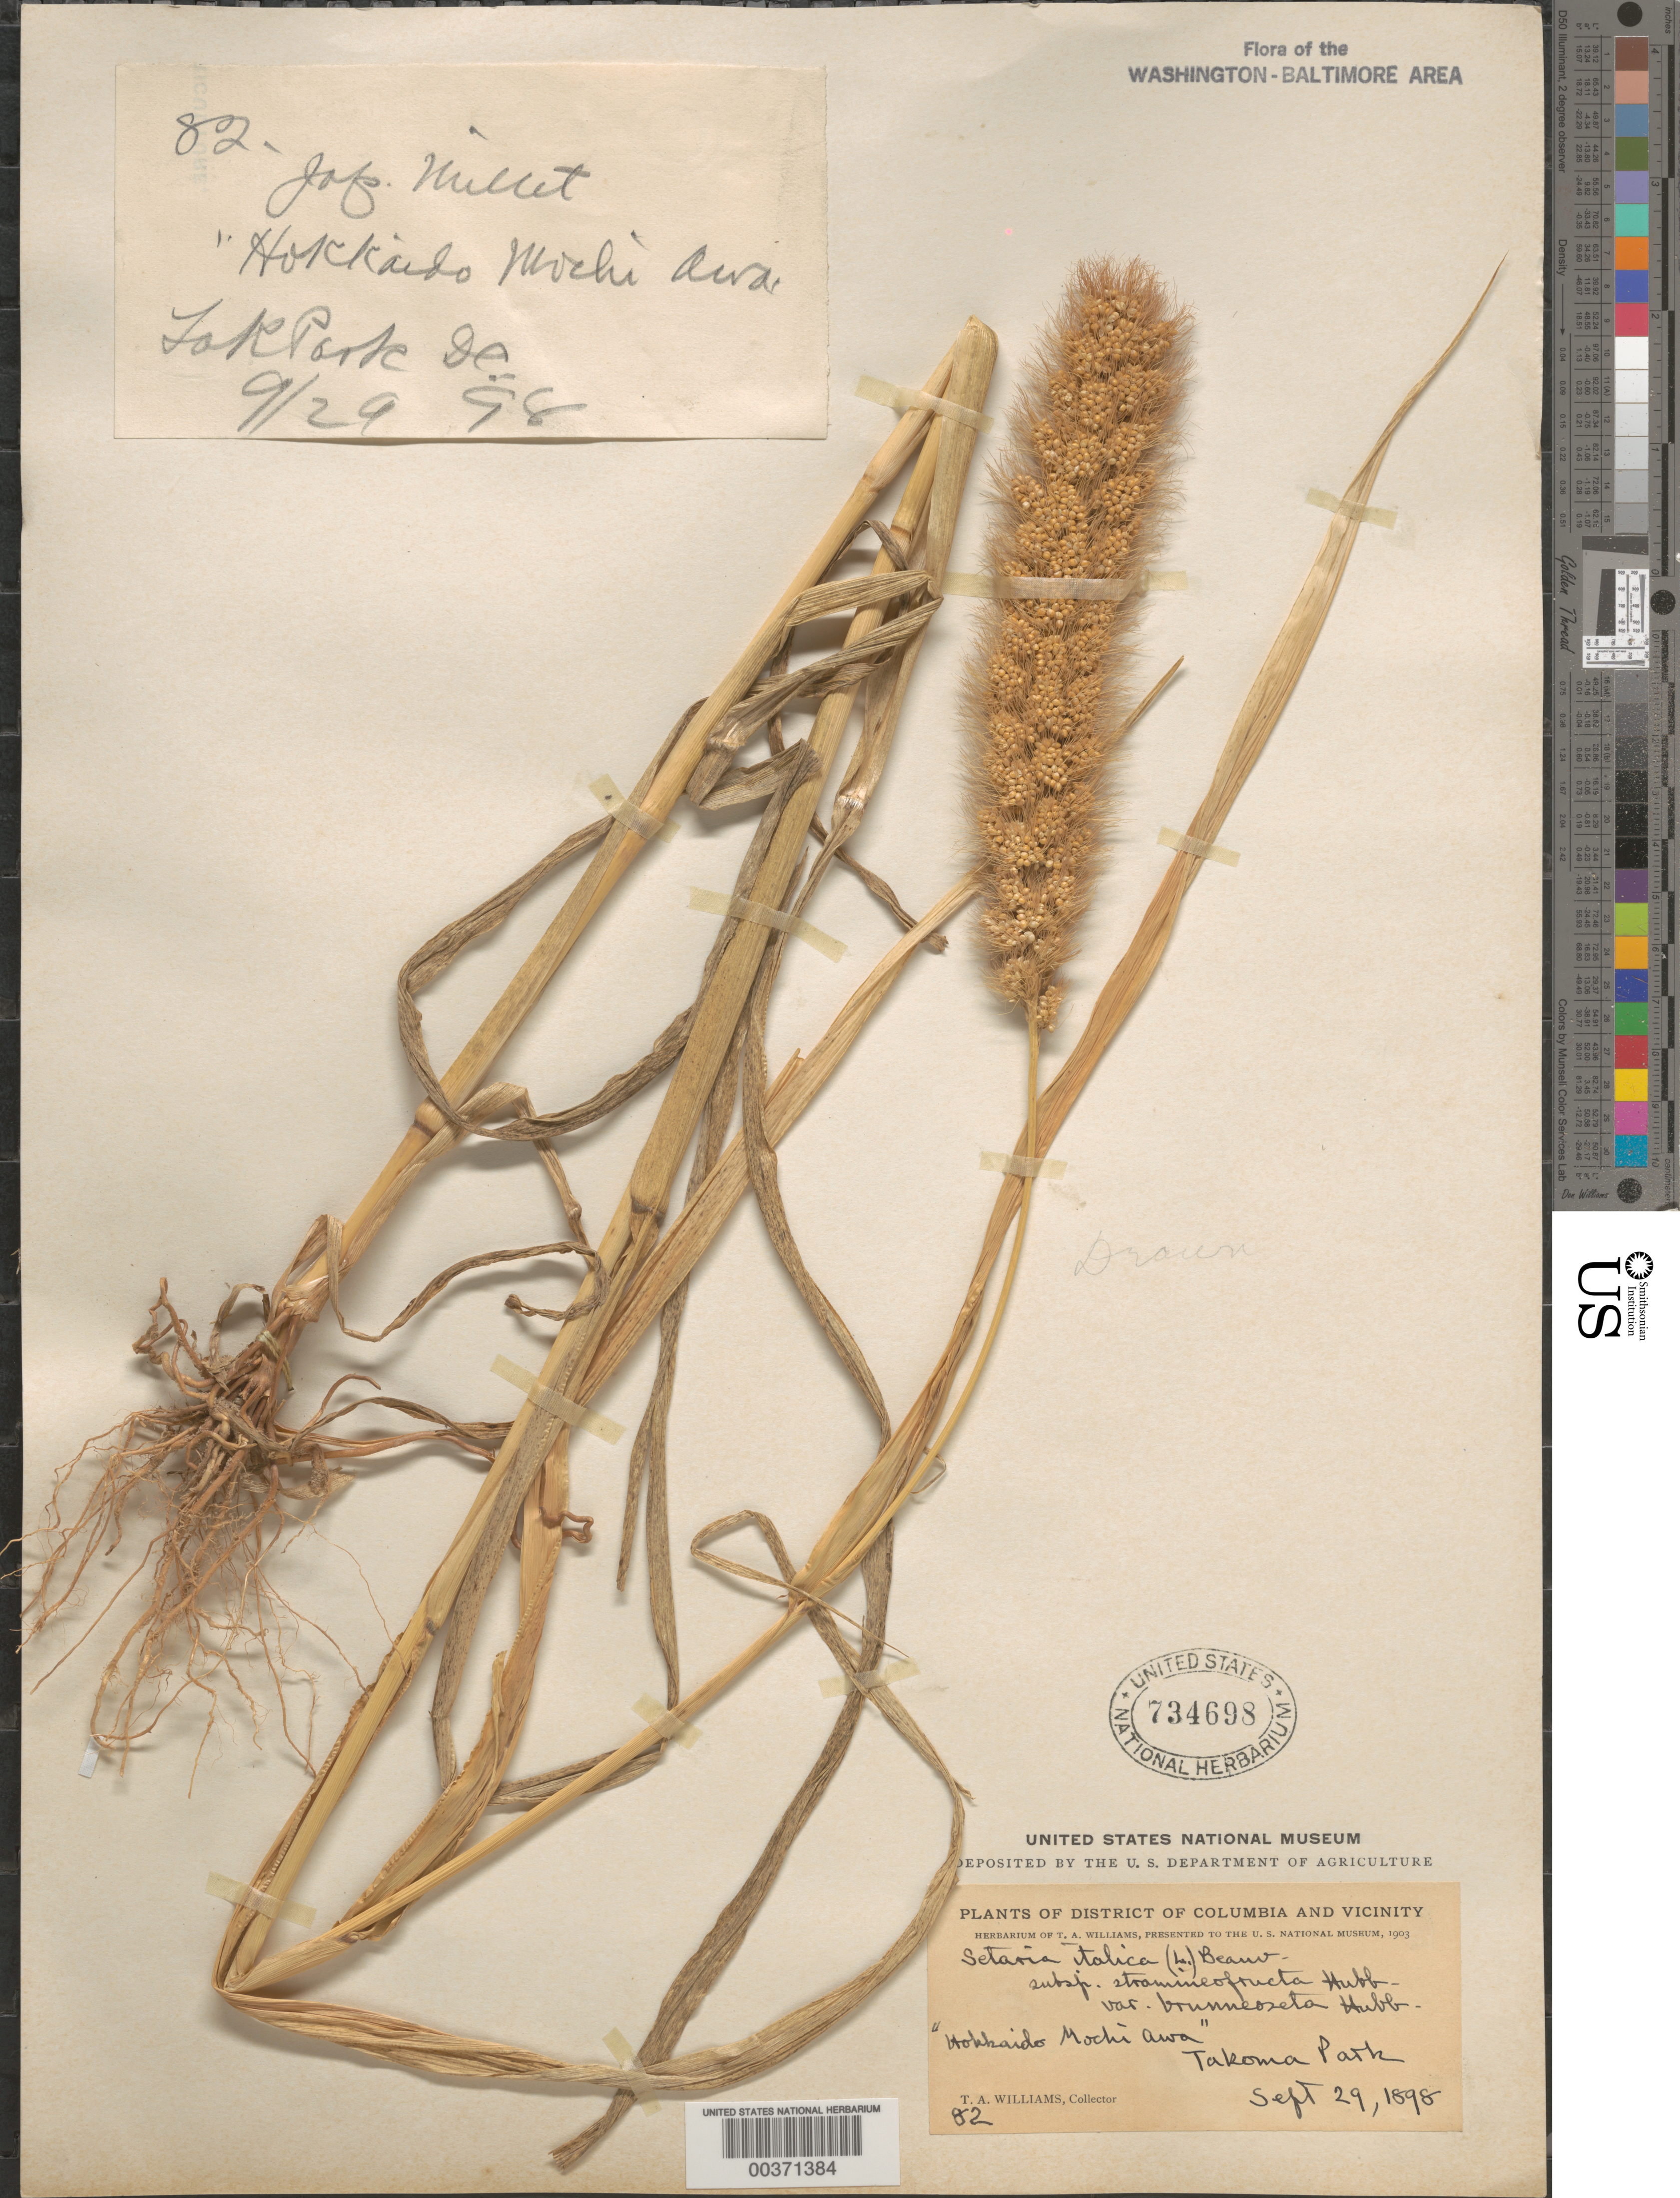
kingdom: Plantae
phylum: Tracheophyta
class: Liliopsida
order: Poales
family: Poaceae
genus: Setaria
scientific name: Setaria italica var. brunneoseta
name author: F.T. Hubb.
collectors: T. A. Williams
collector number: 82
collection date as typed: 29 Sep 1898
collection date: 1898-09-29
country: United States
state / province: District of Columbia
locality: Takoma Park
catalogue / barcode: US 734698